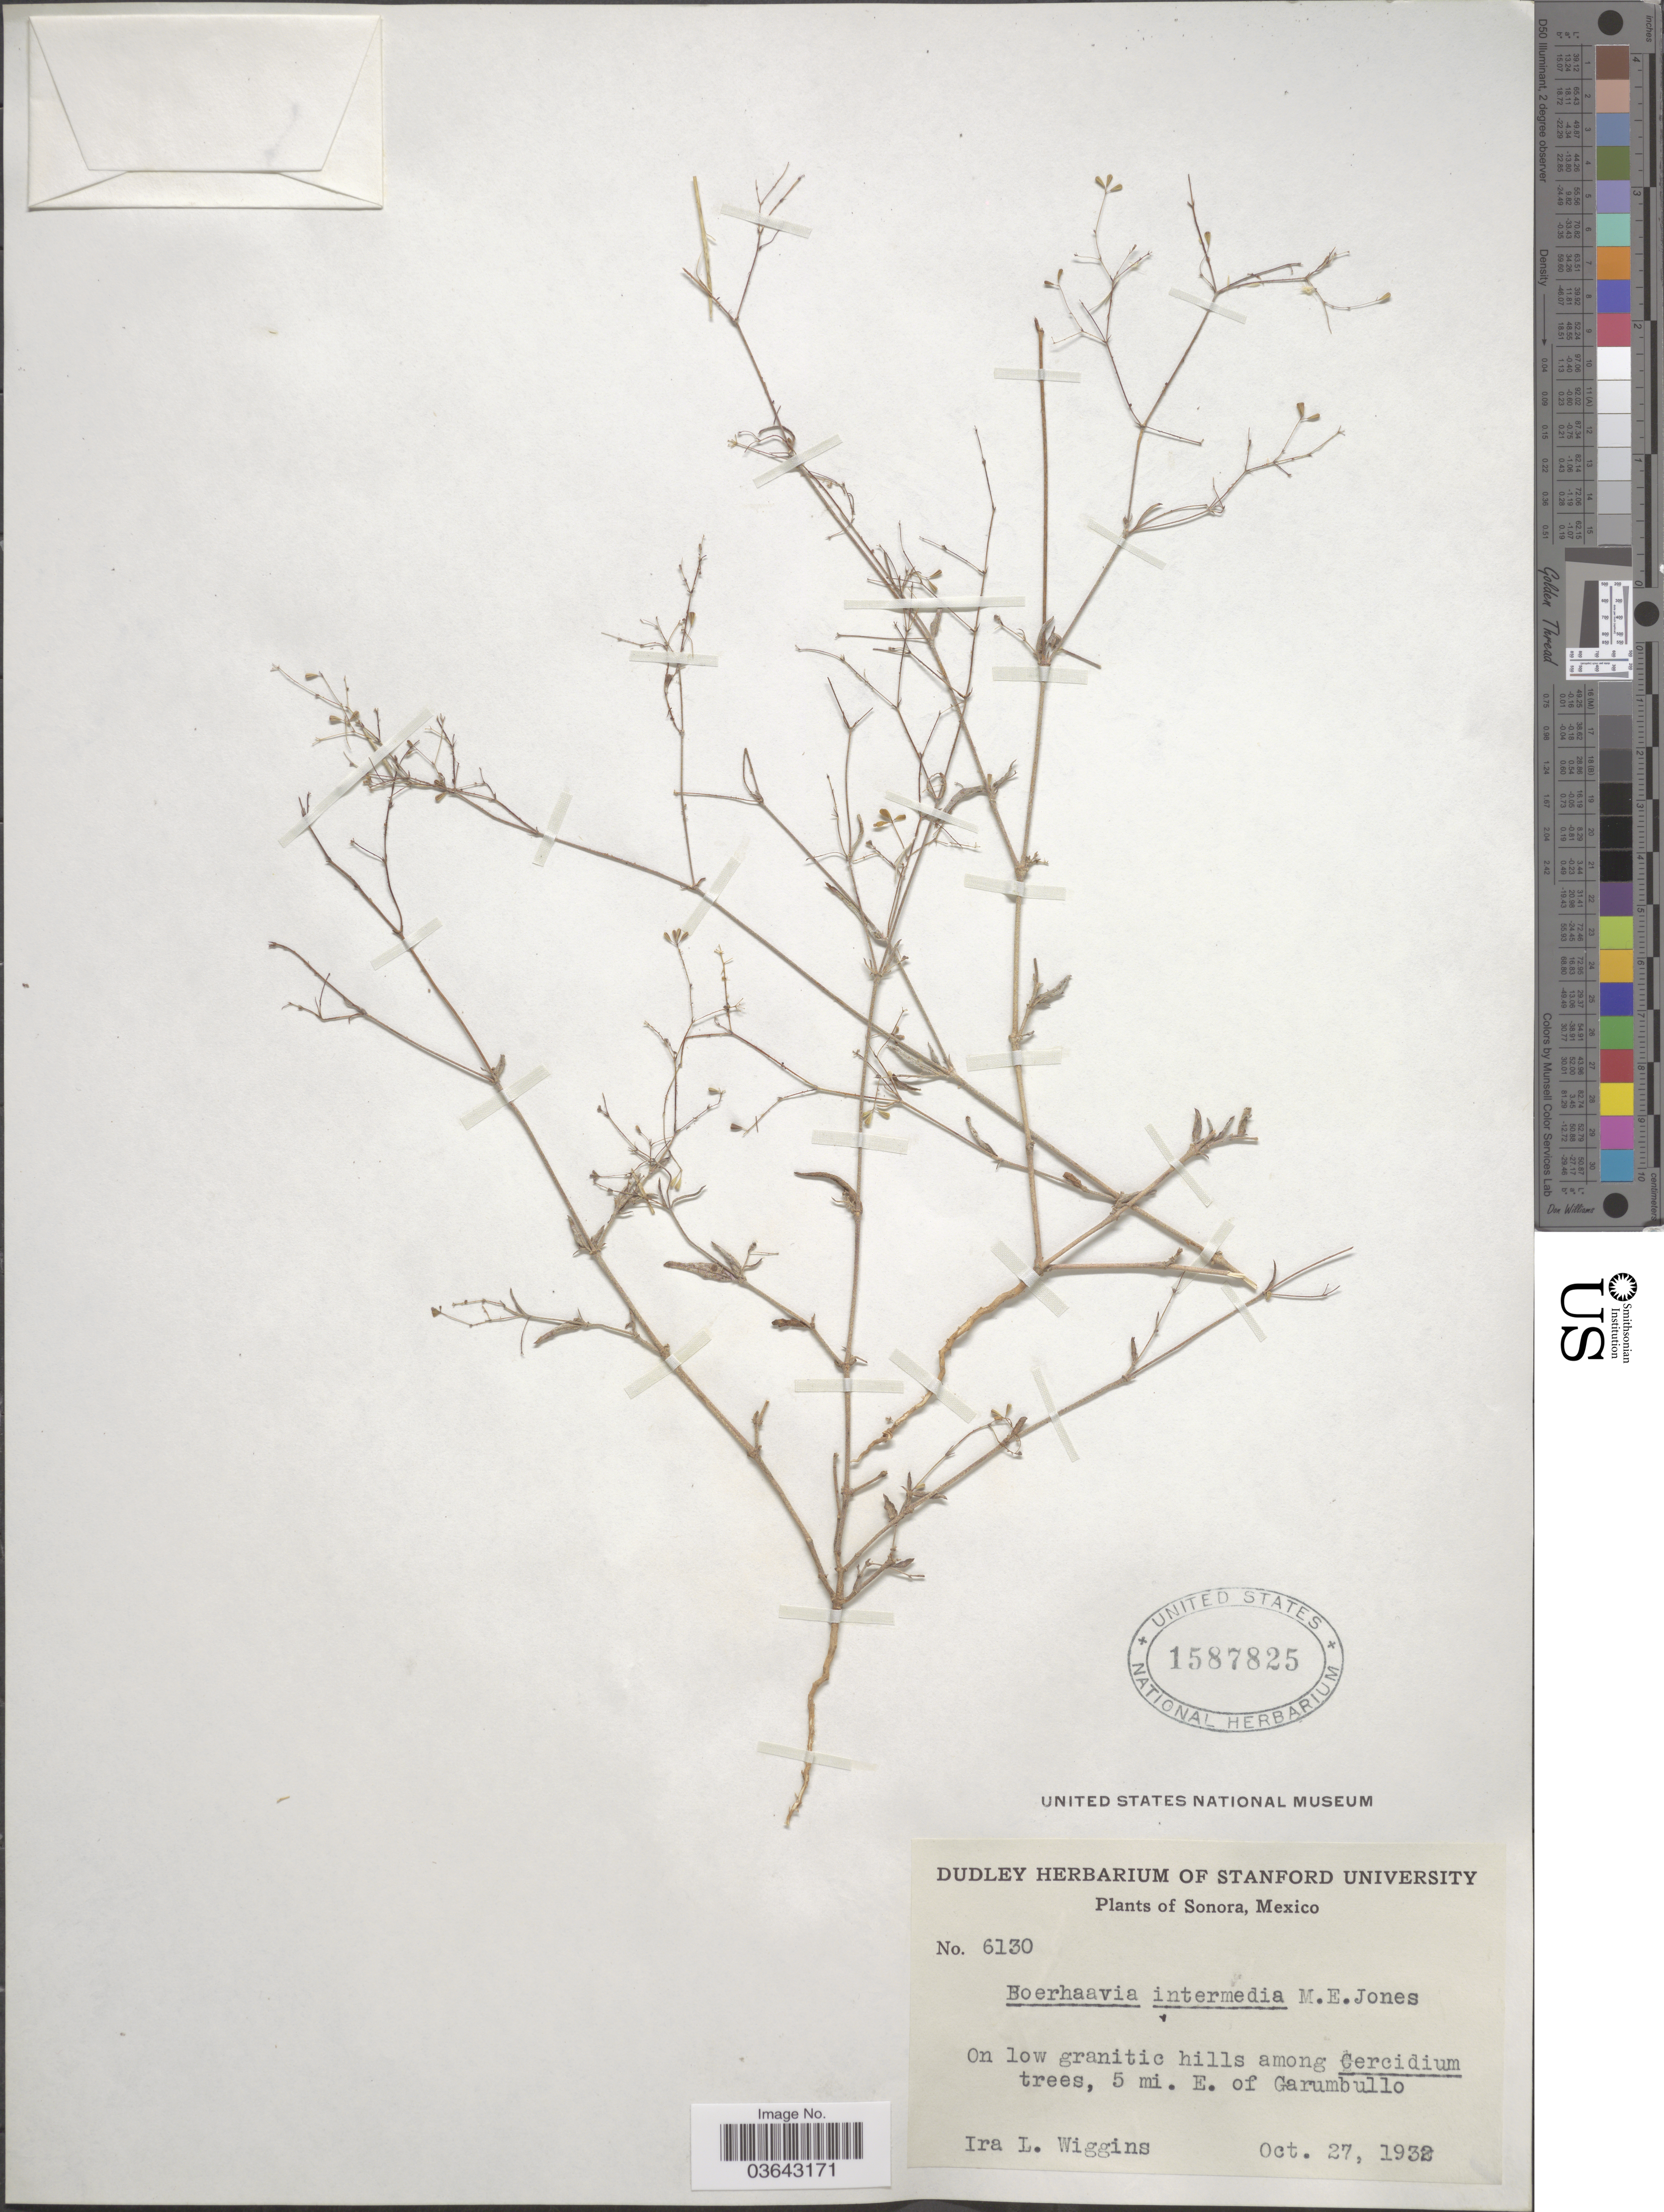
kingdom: Plantae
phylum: Tracheophyta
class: Magnoliopsida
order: Caryophyllales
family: Nyctaginaceae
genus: Boerhavia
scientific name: Boerhavia intermedia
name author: M.E. Jones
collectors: I. L. Wiggins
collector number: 6130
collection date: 1932-10-27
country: Mexico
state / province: Sonora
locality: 5 mi. E. of Garumbullo.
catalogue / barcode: US 1587825